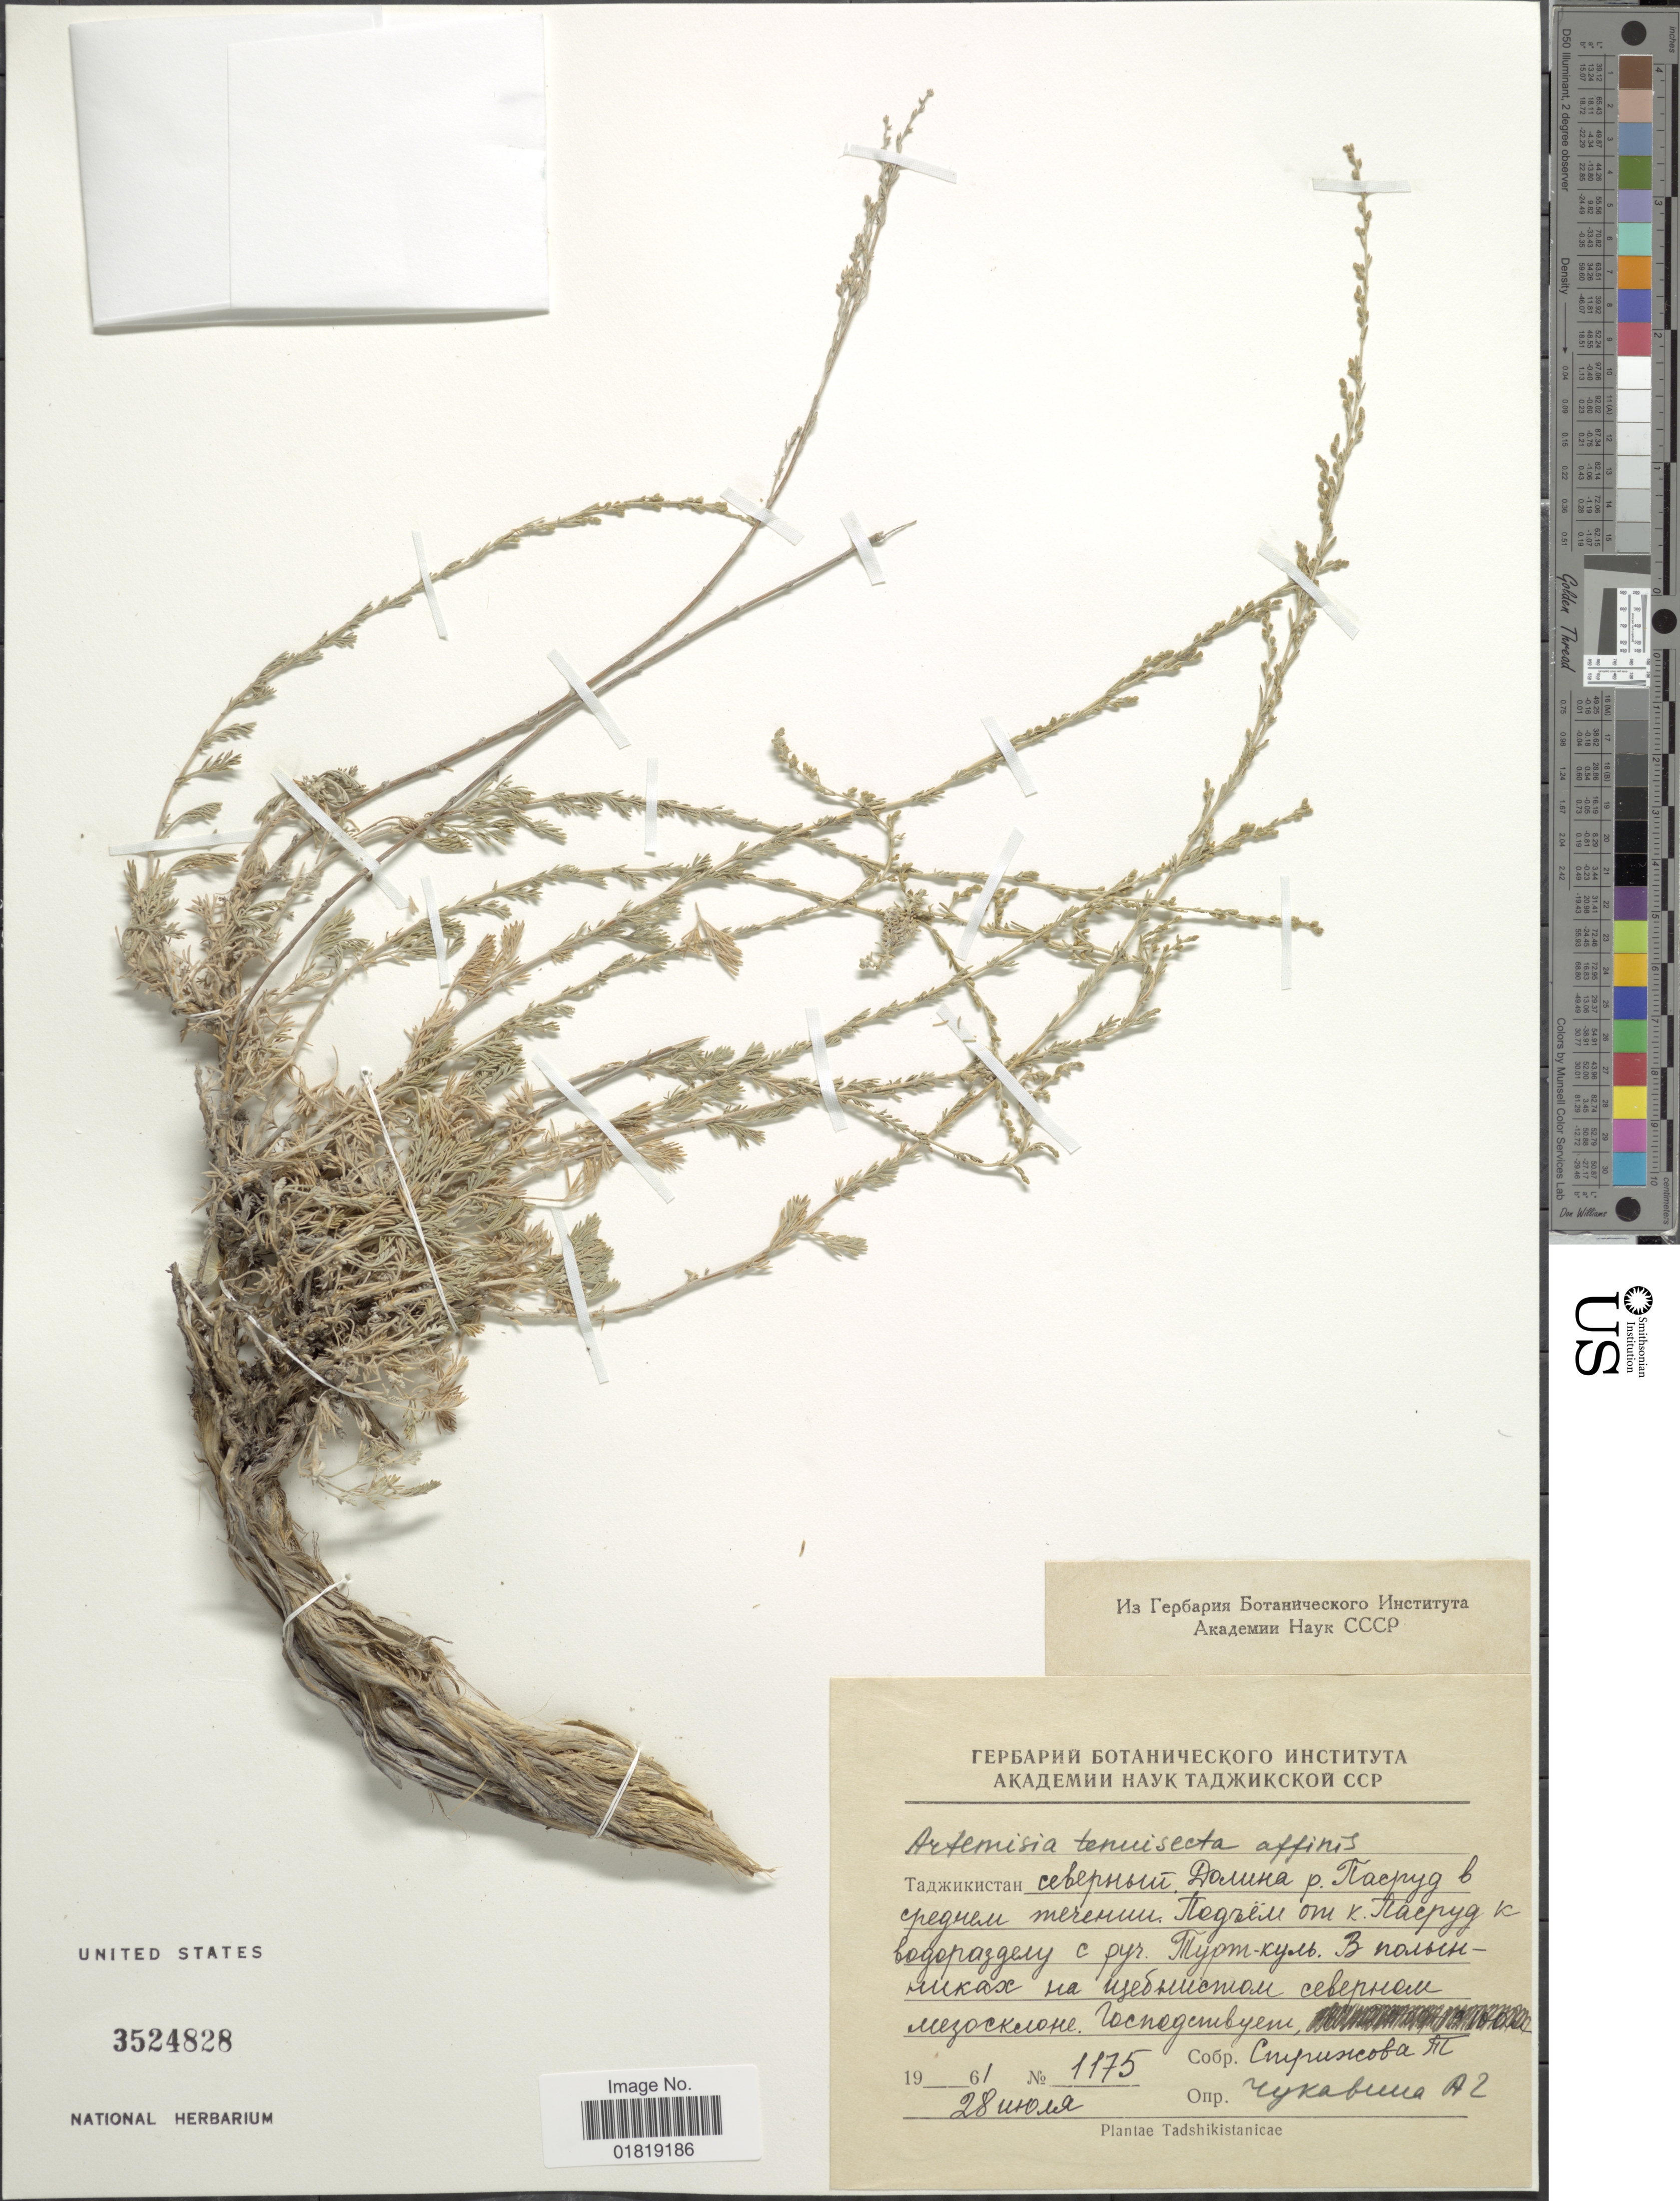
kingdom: Plantae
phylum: Tracheophyta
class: Magnoliopsida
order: Asterales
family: Asteraceae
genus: Artemisia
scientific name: Artemisia tenuisecta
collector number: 1175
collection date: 1961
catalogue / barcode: US 3524828